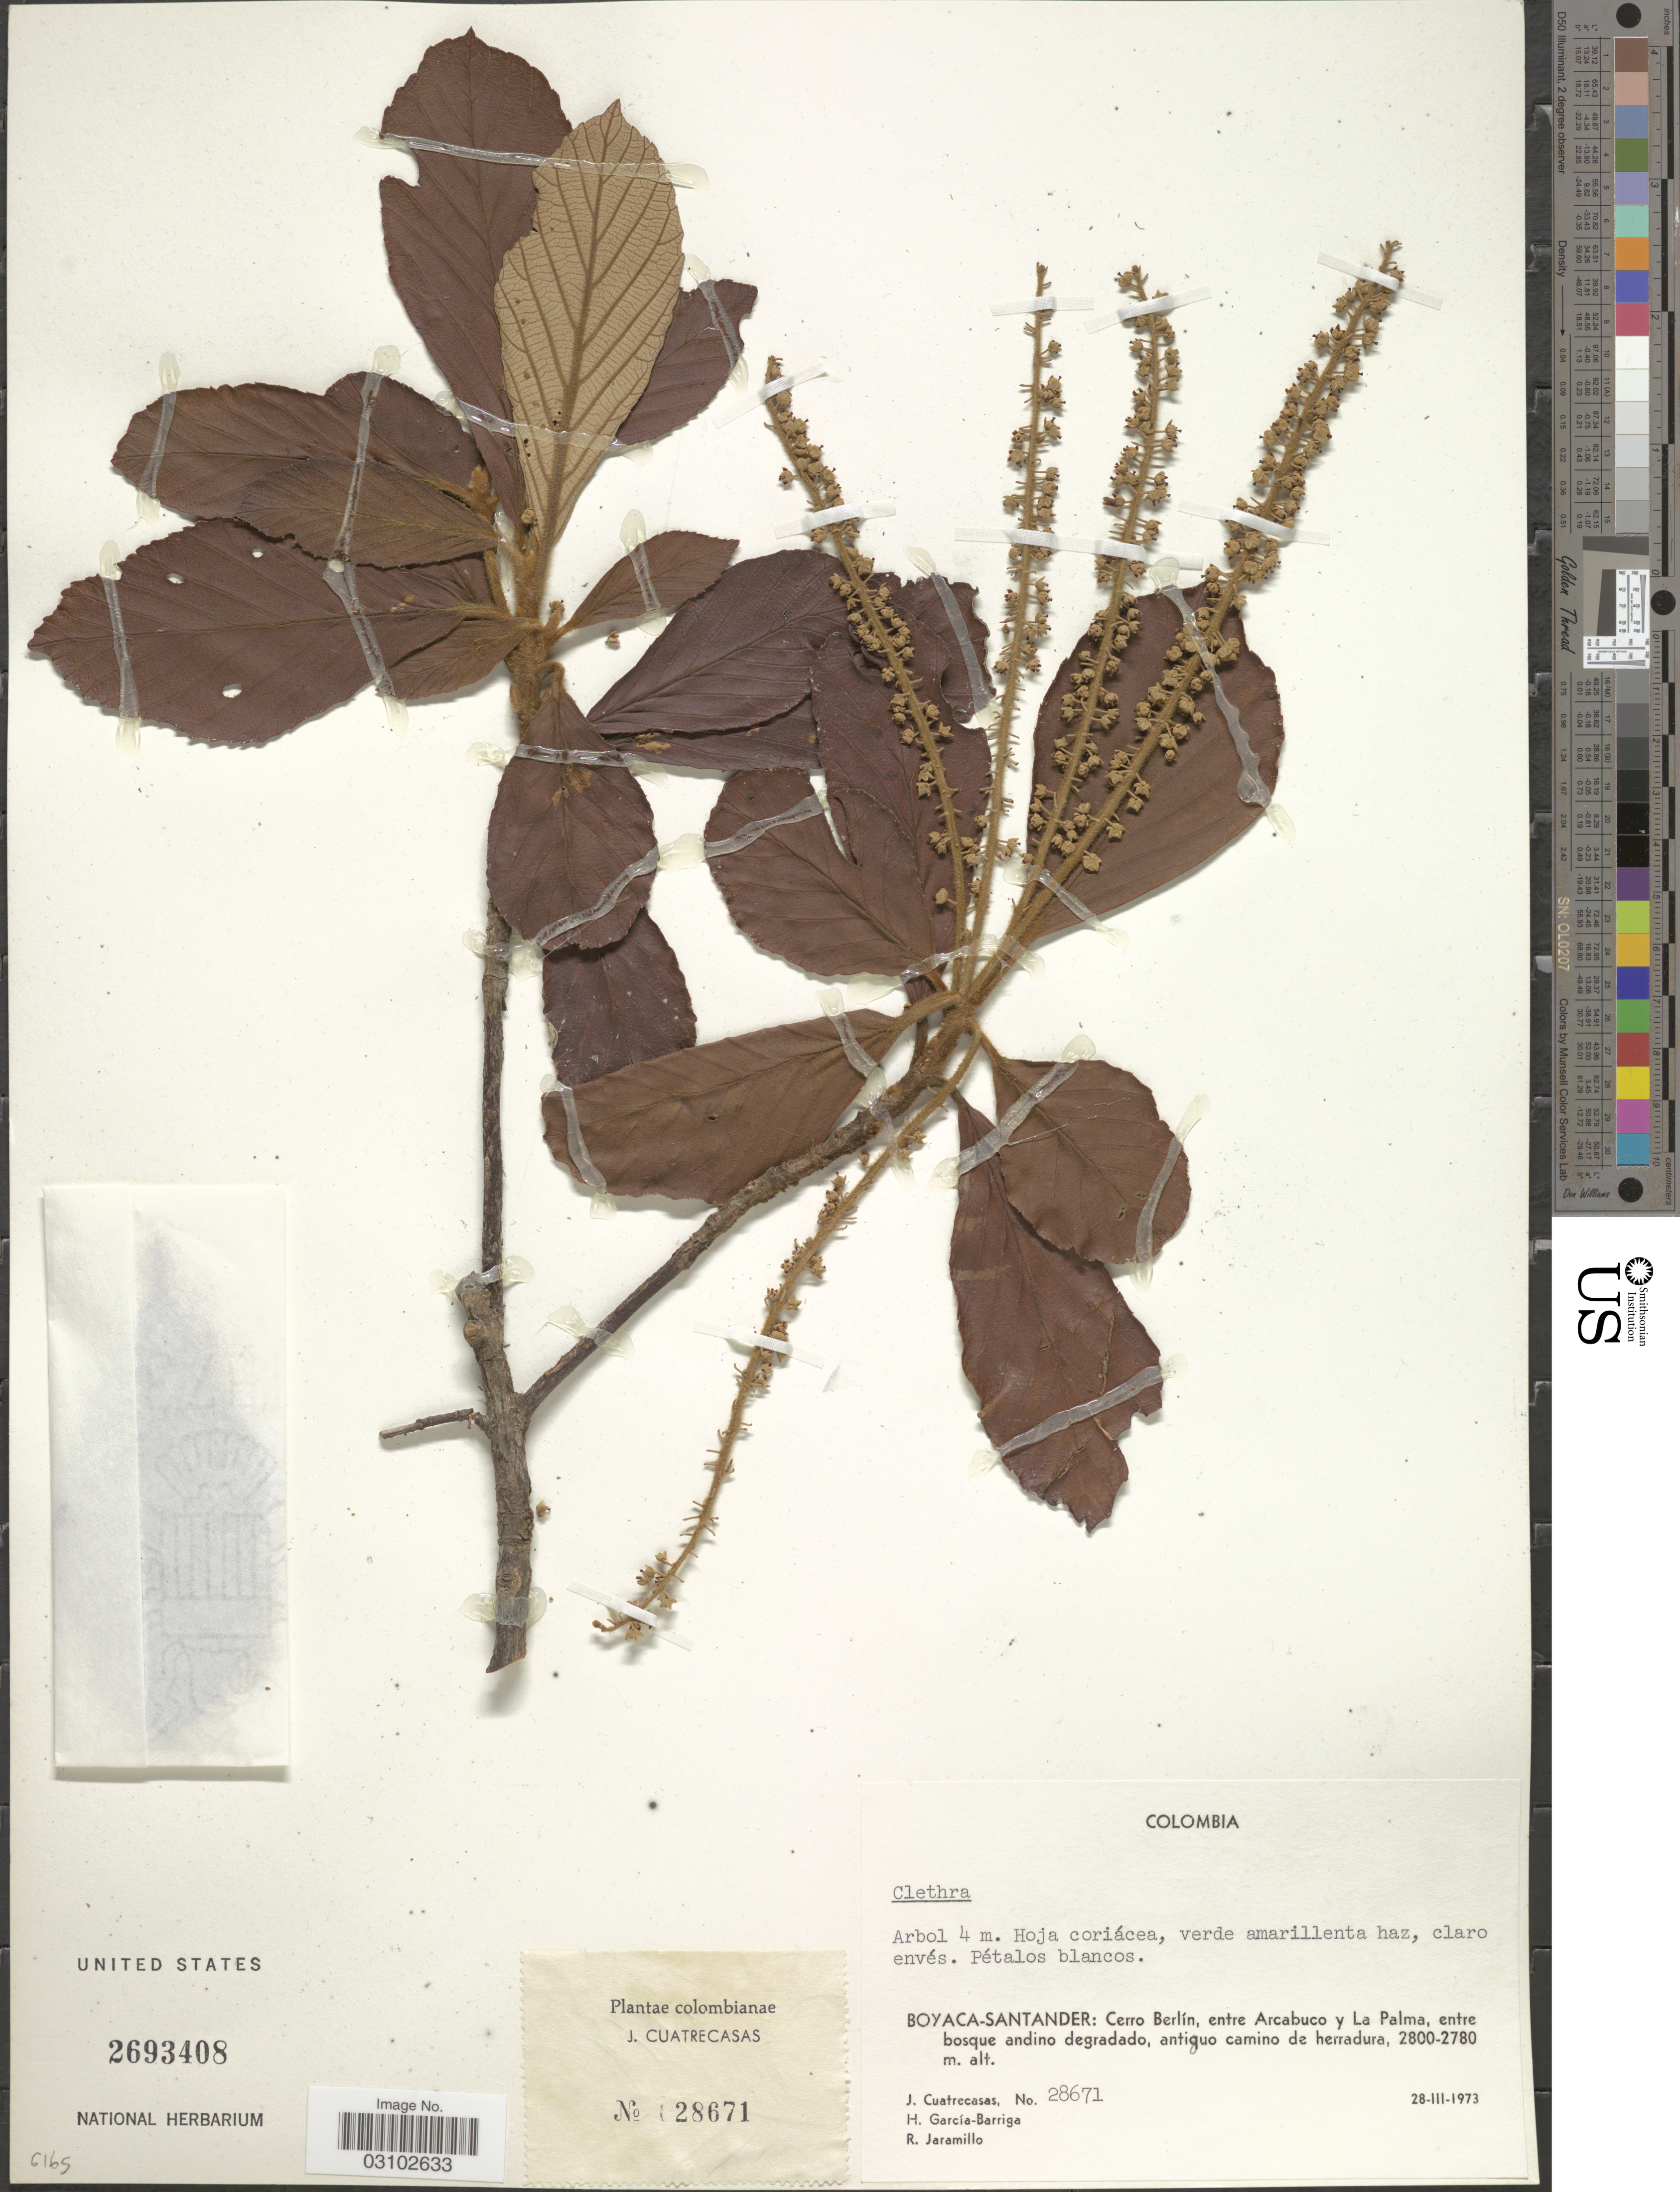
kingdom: Plantae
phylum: Tracheophyta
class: Magnoliopsida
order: Ericales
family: Clethraceae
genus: Clethra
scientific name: Clethra sp.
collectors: J. Cuatrecasas, H. García Barriga & R. Jaramillo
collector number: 28671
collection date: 1973-03-28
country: Colombia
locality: Boyaca-Santander: Cerro Berlín, entre Arcabuco y La Palma, entre bosque andino degradado.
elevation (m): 2780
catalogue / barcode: US 2693408